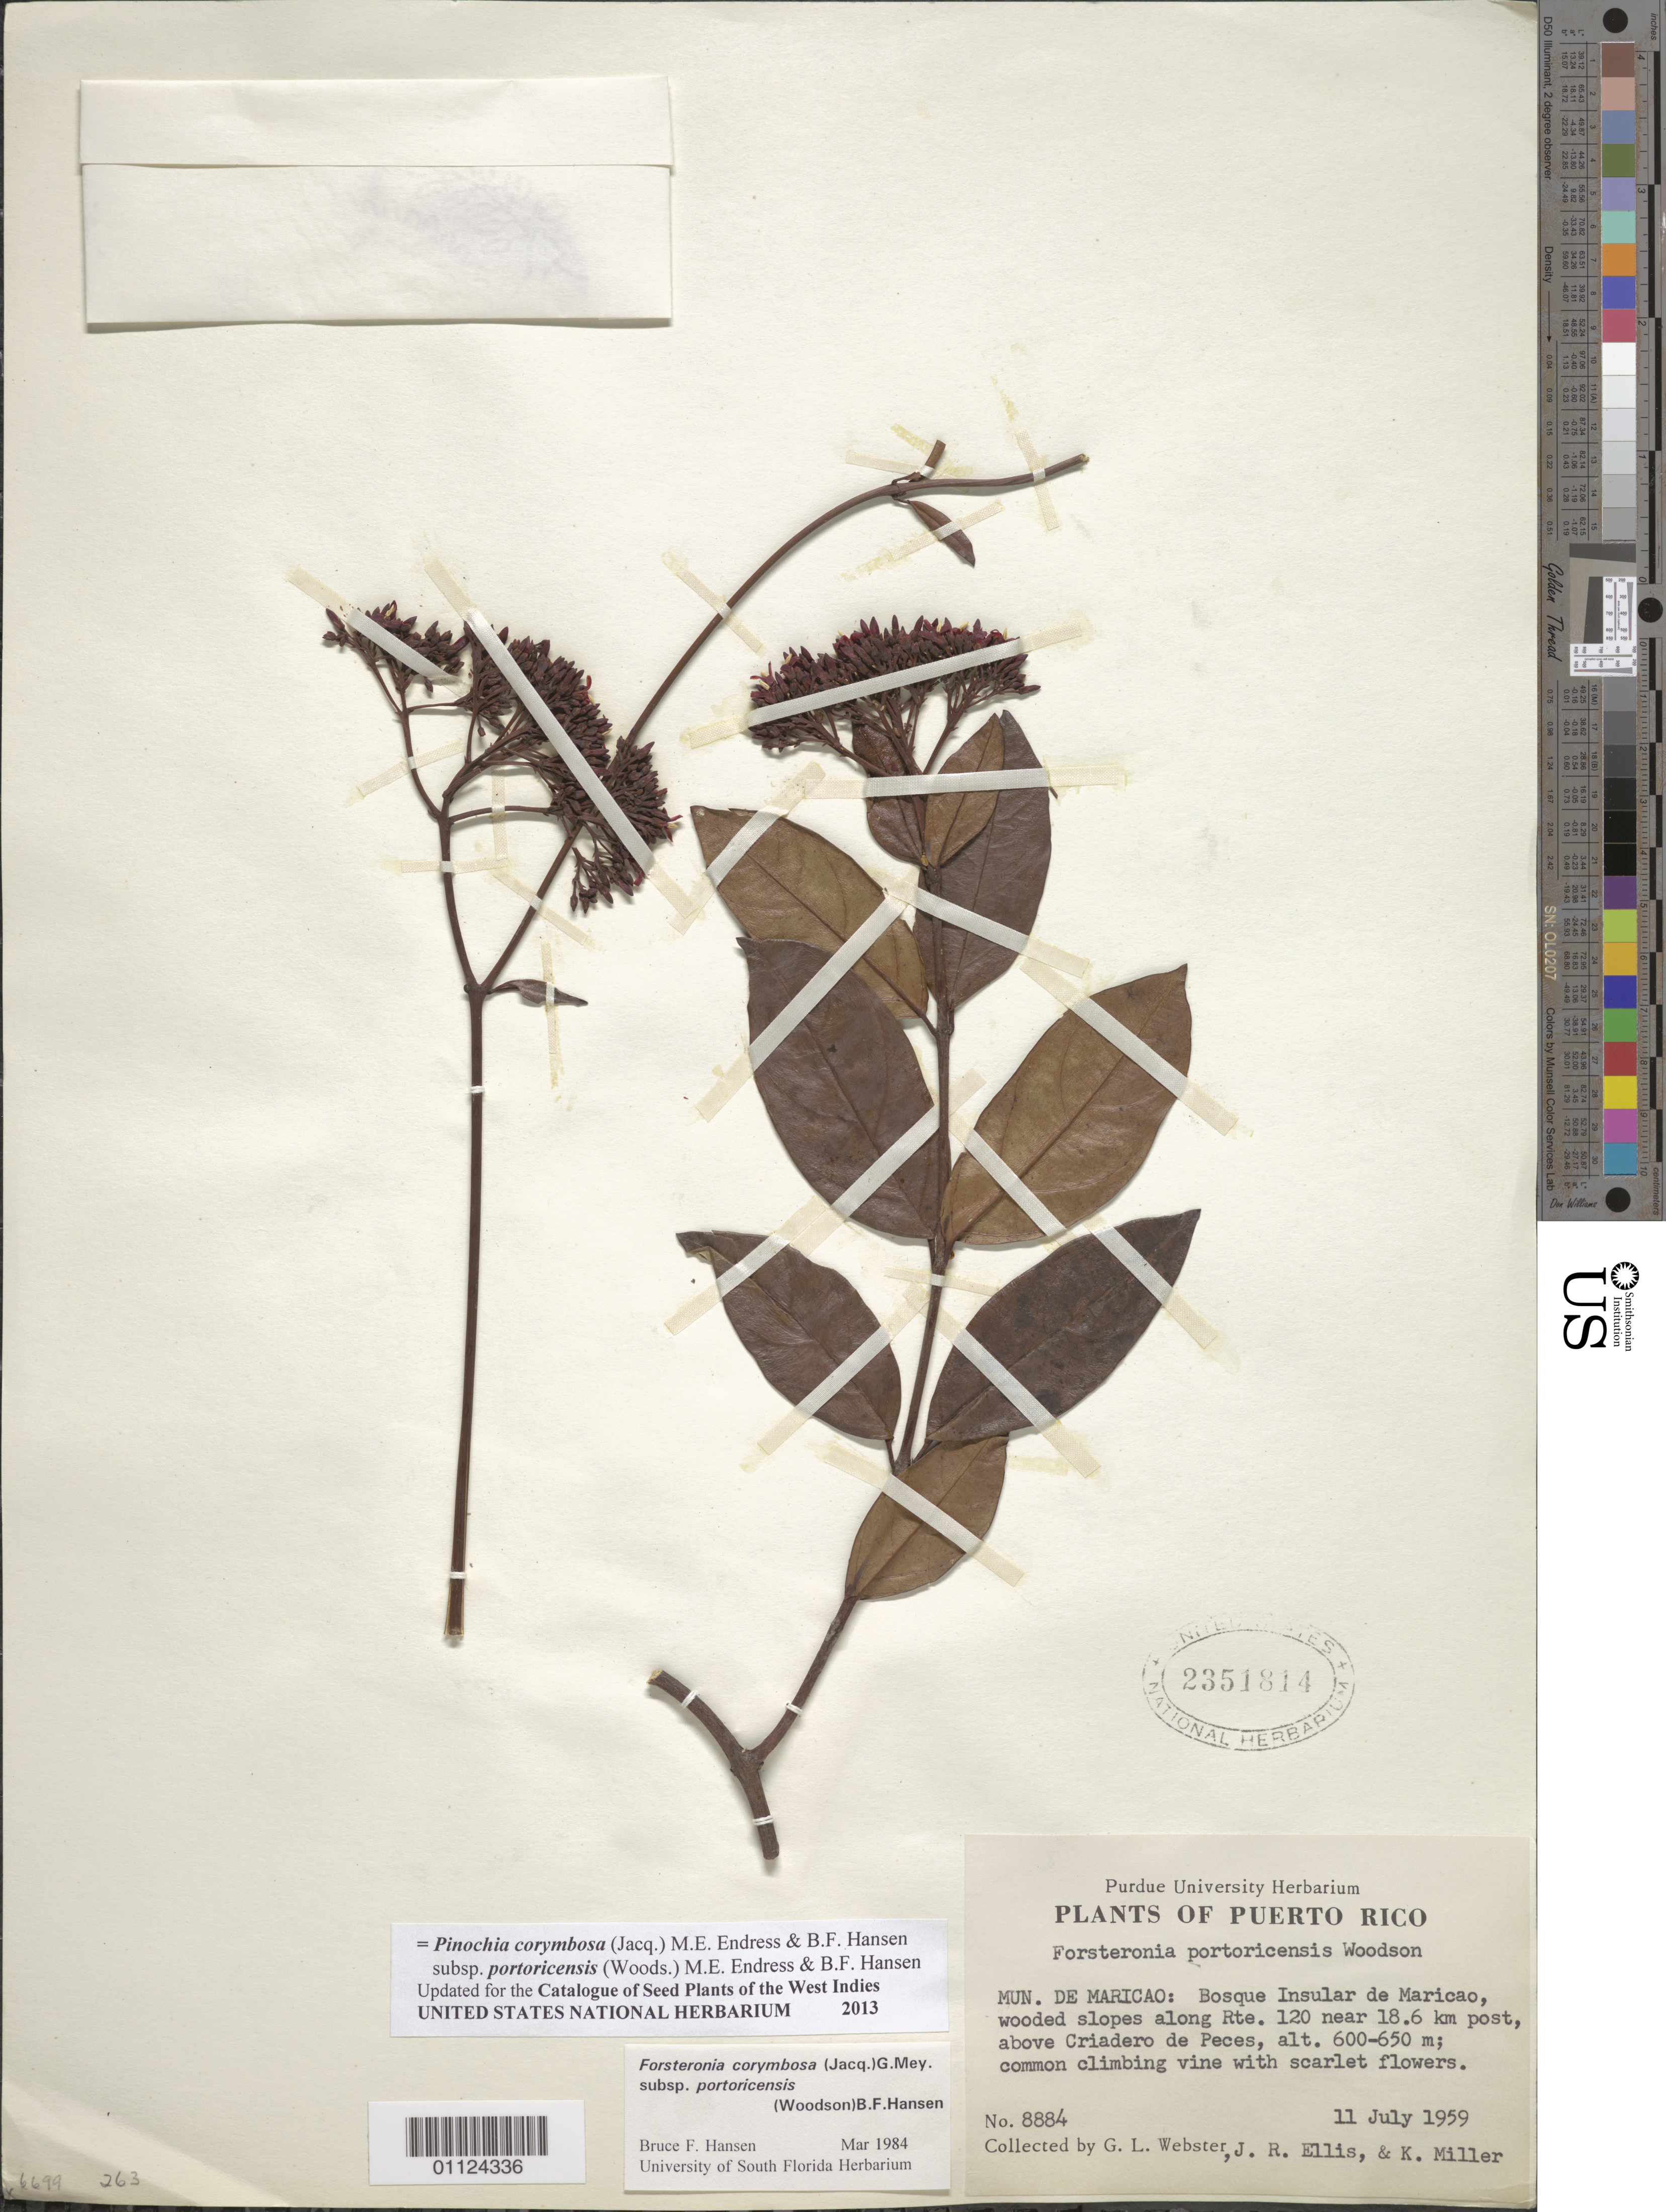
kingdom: Plantae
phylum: Tracheophyta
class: Magnoliopsida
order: Gentianales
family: Apocynaceae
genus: Pinochia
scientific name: Pinochia corymbosa subsp. portoricensis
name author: (Woodson) M.E. Endress & B.F. Hansen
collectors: G. L. Webster, J. R. Ellis & K. I. Miller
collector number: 8884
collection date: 1959-07-11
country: Puerto Rico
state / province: Maricao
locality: Bosque Insular de Maricao, along Rte. 120 near 18.6 km post, above Criadero de Peces.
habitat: Wooded slopes along route.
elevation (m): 600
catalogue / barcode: US 2351814